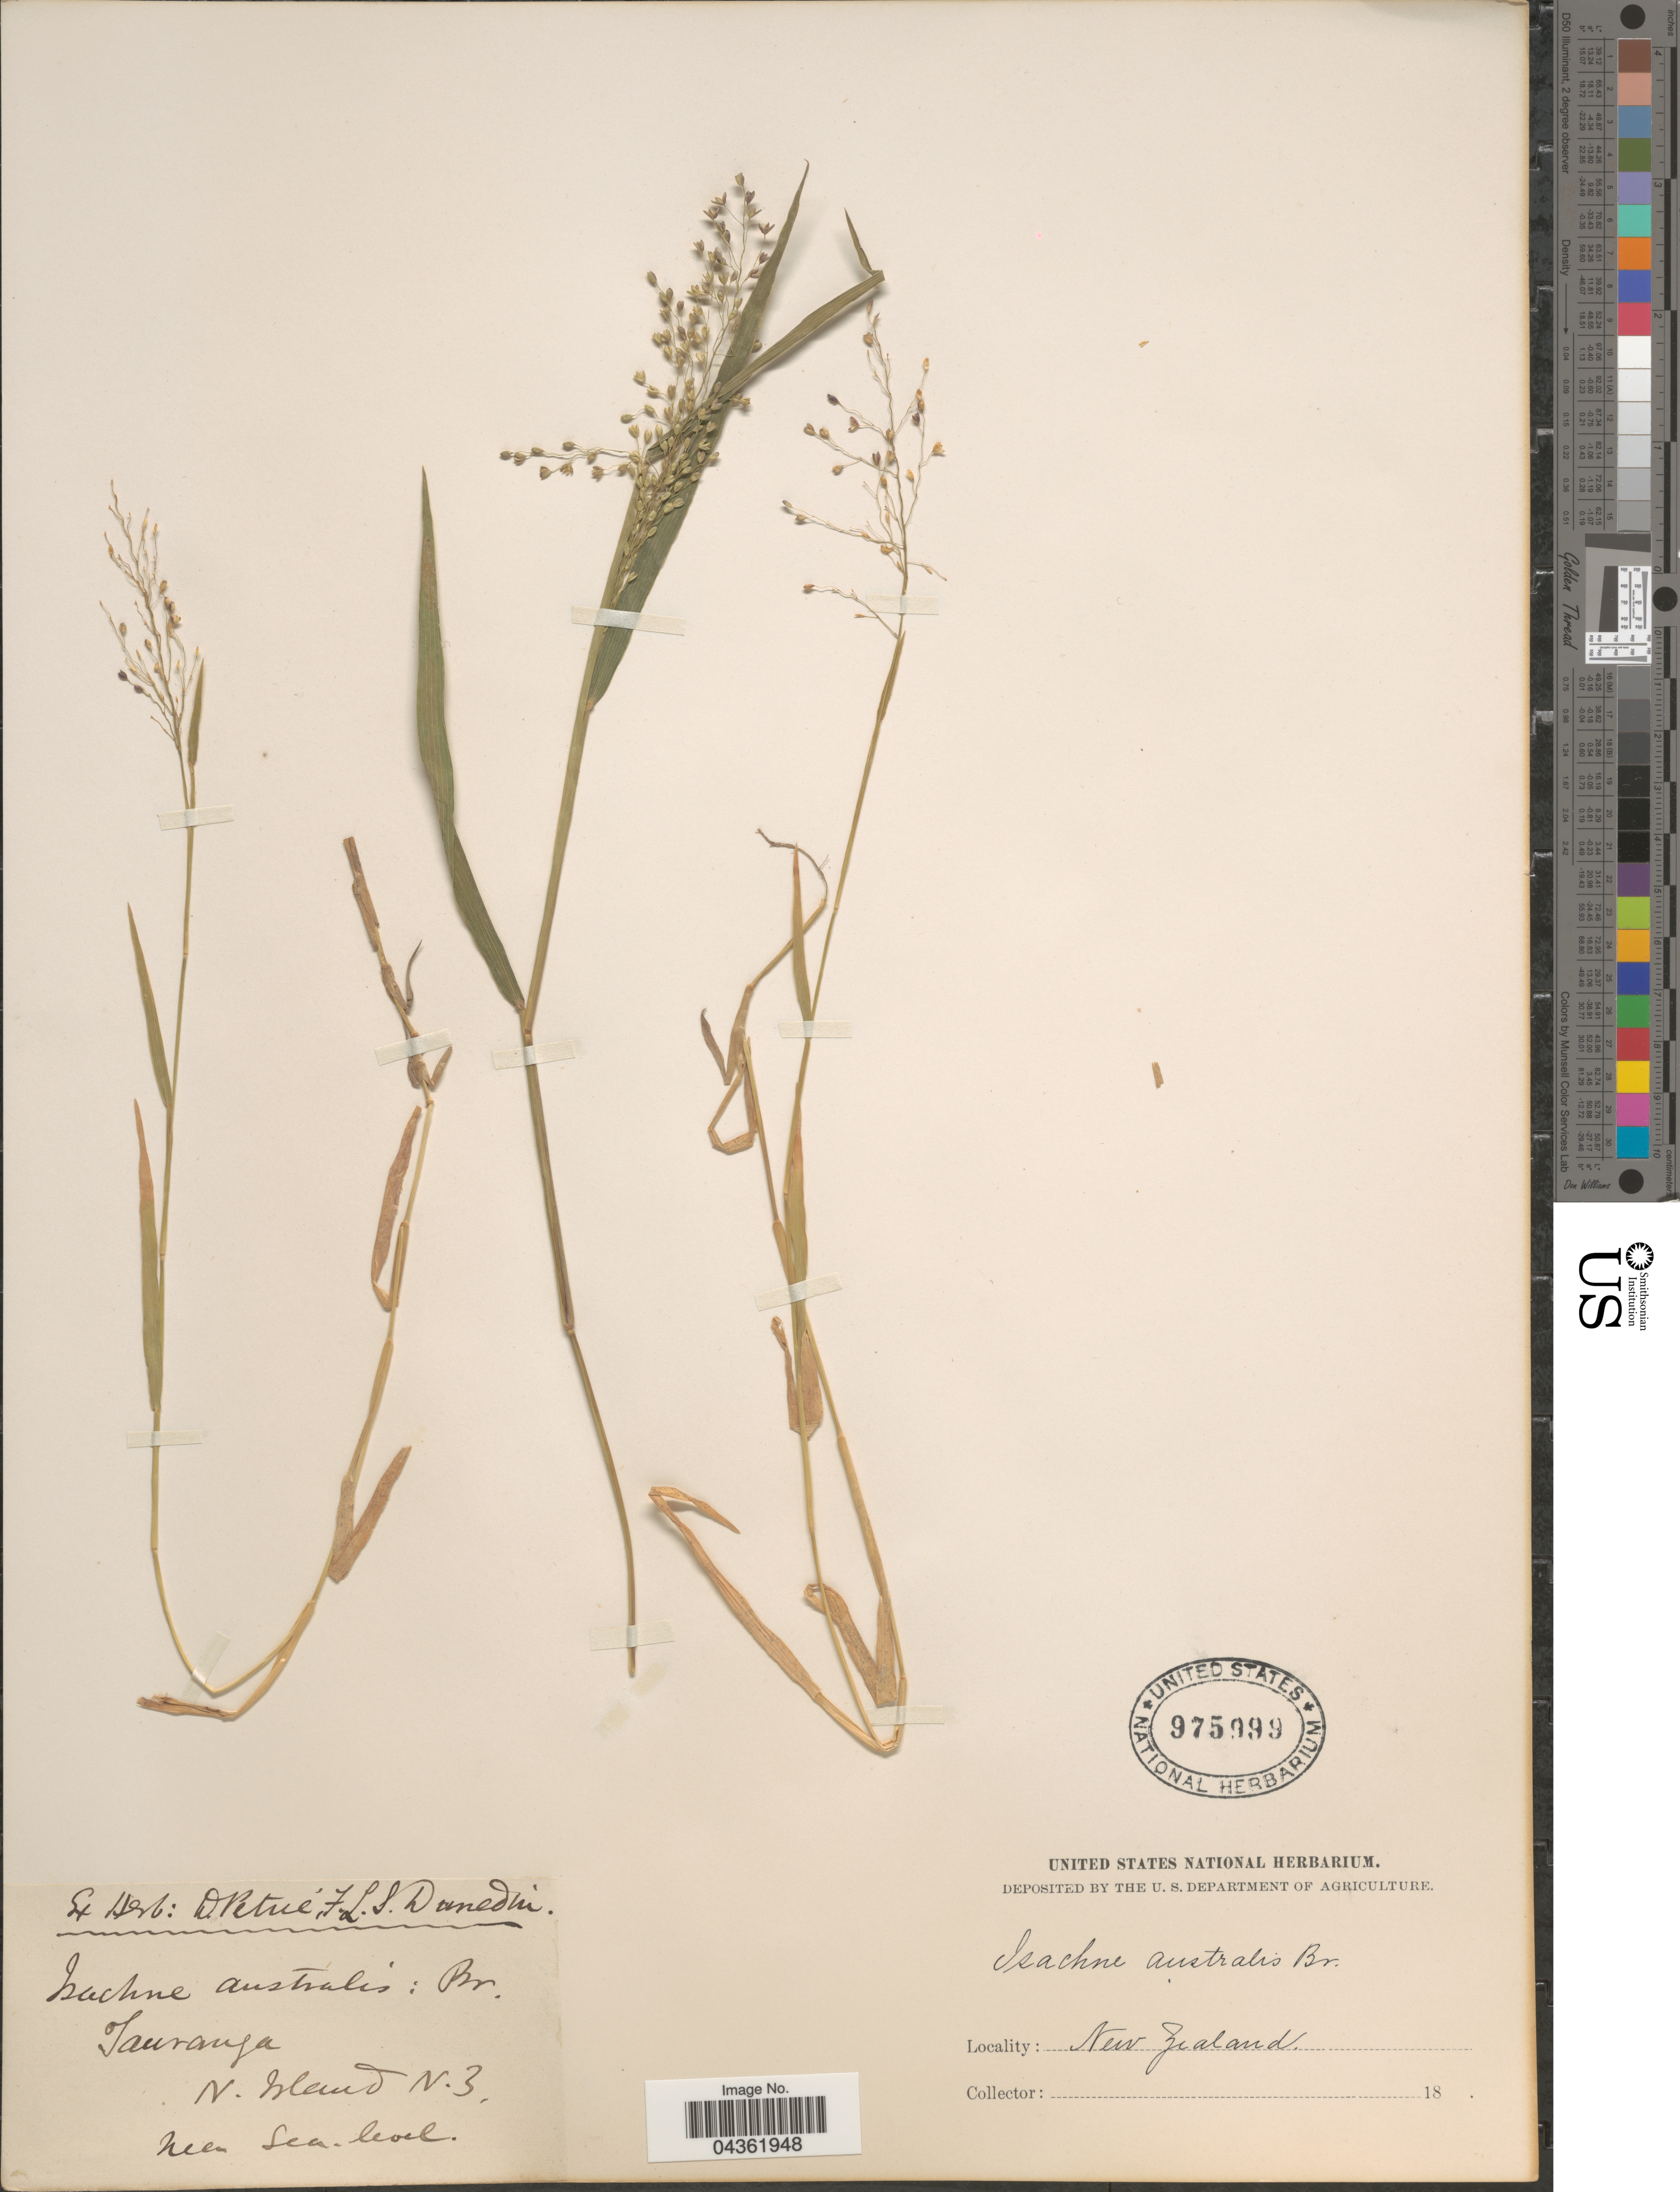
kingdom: Plantae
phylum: Tracheophyta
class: Liliopsida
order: Poales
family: Poaceae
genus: Isachne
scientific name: Isachne globosa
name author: (Thunb.) Kuntze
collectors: Ex Herb D. Petrie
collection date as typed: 18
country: New Zealand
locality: Tauranga. N. Island.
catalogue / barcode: US 975999